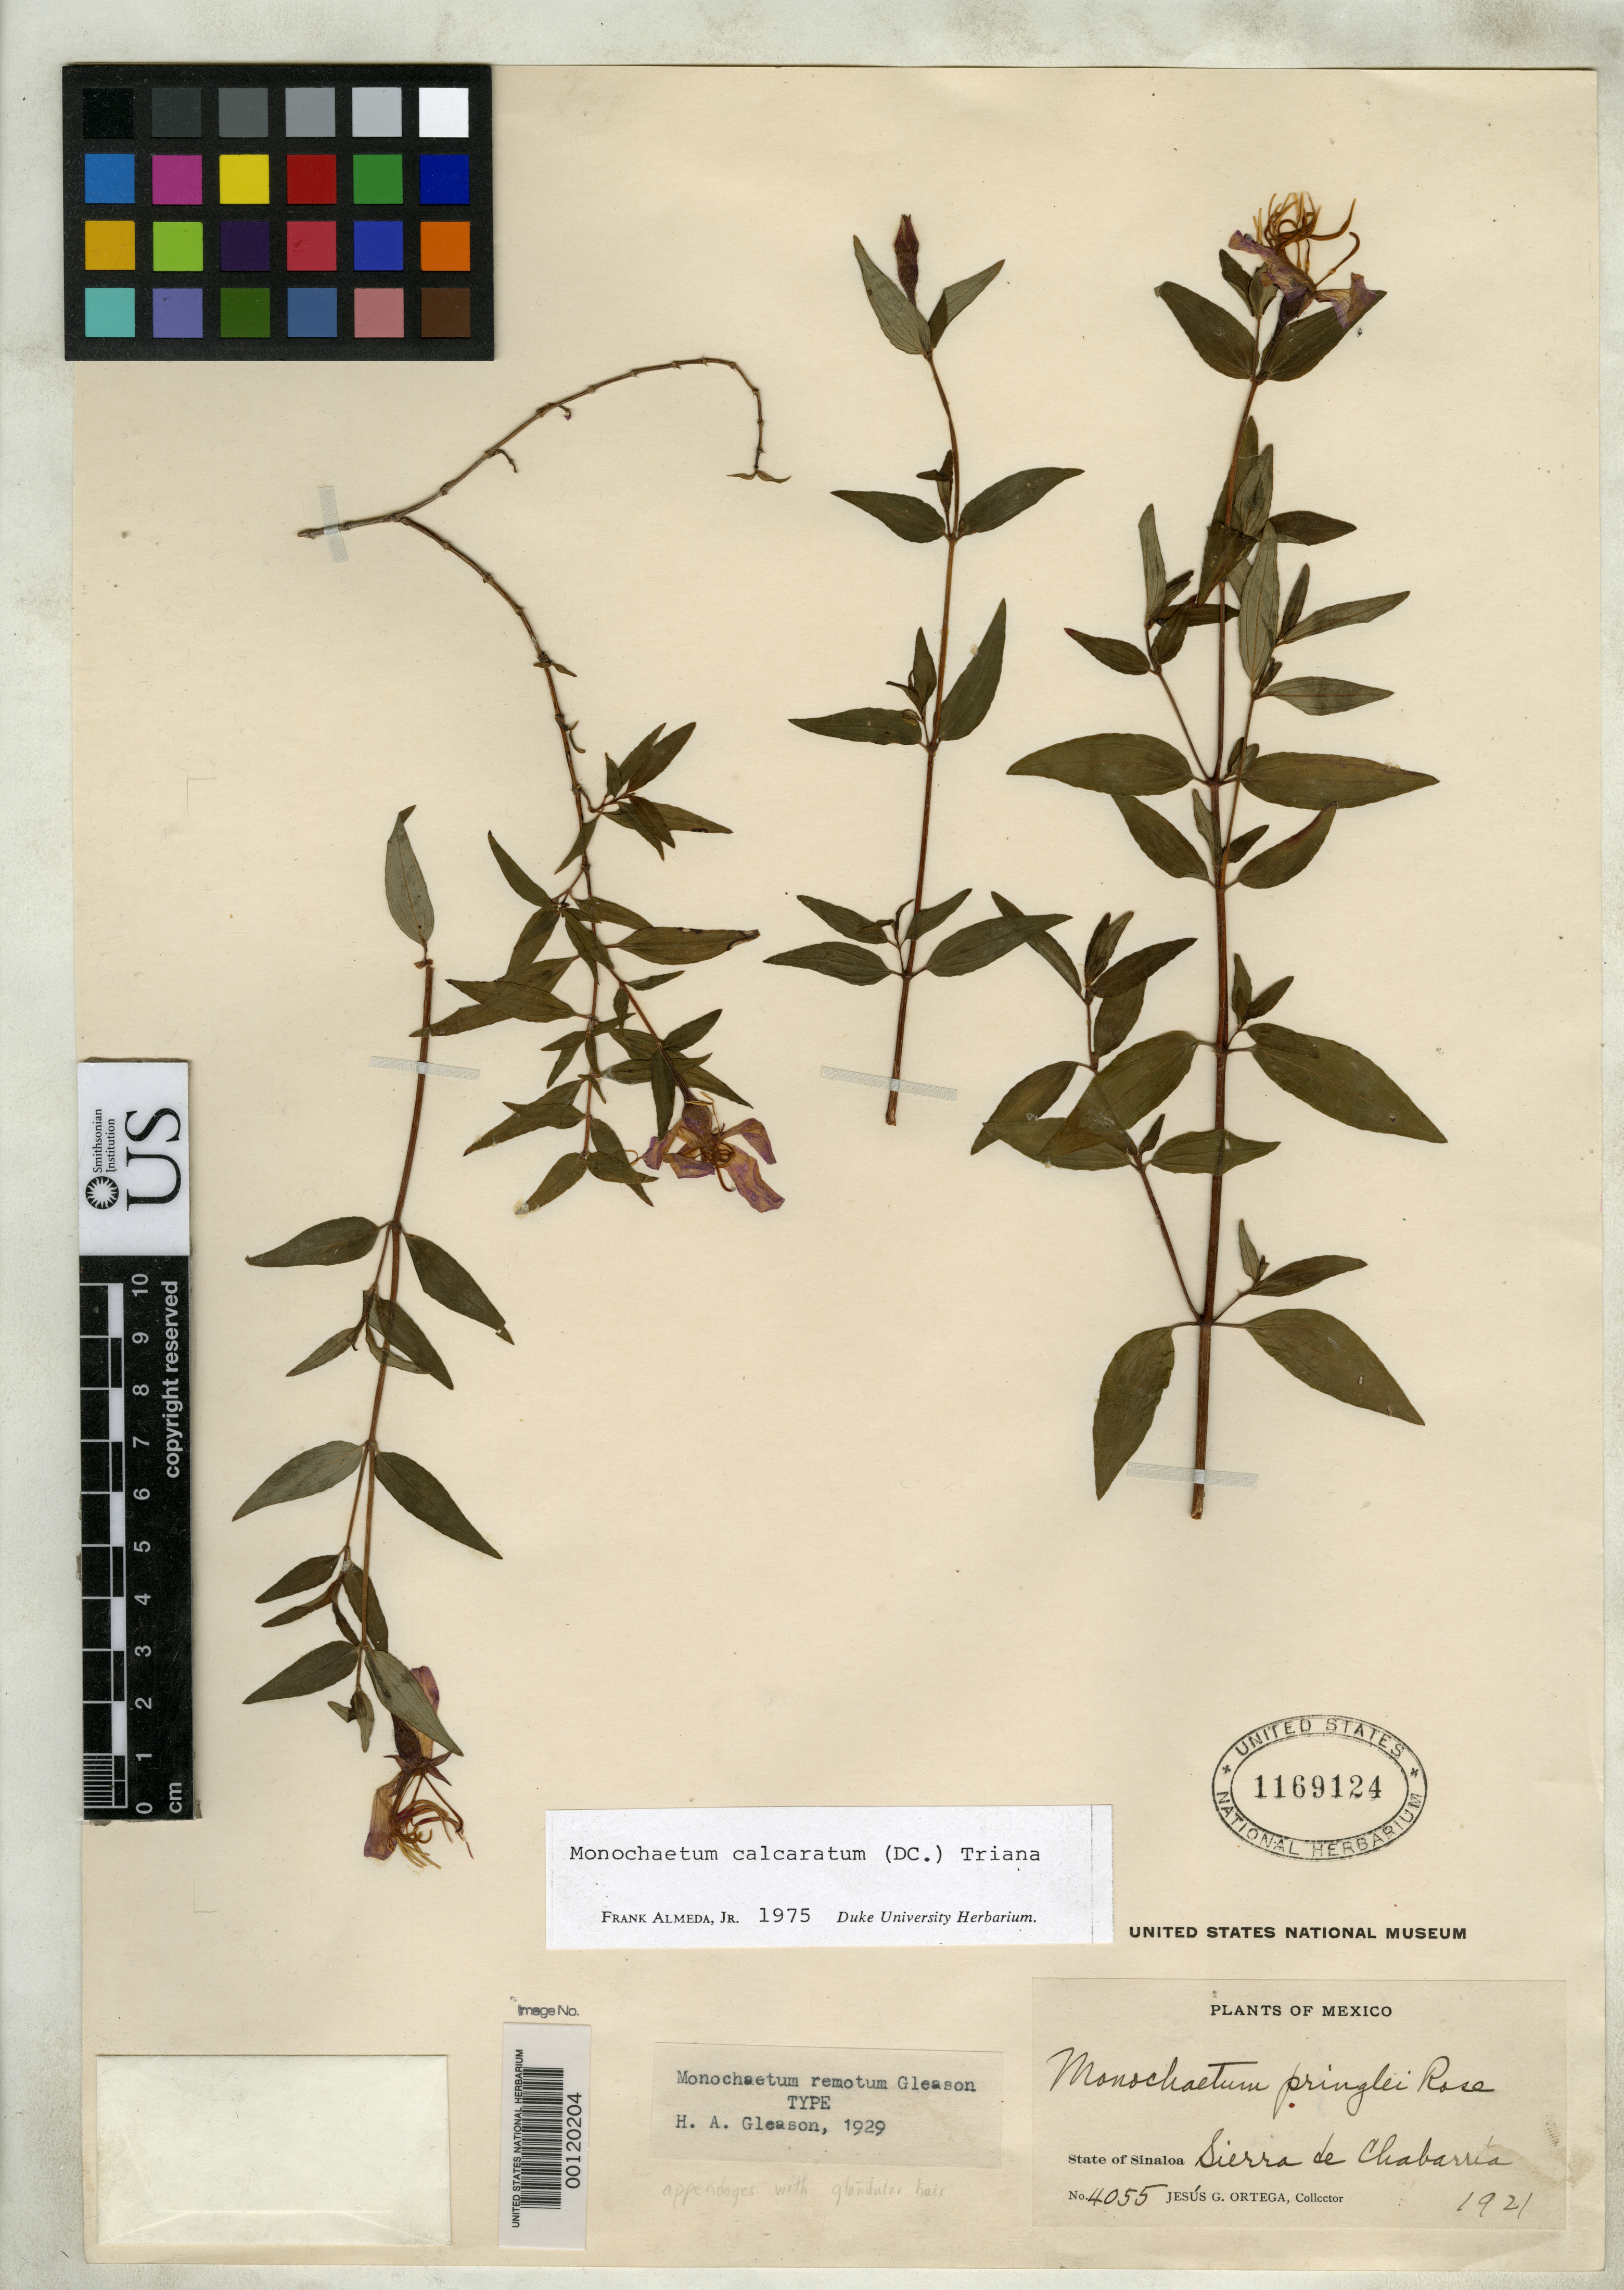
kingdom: Plantae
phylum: Tracheophyta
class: Magnoliopsida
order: Myrtales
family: Melastomataceae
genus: Monochaetum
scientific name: Monochaetum remotum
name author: Gleason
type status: Holotype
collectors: J. Ortega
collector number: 4055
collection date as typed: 1921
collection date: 1921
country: Mexico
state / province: Sinaloa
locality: Sierra de Chabarria.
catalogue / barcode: US 1169124